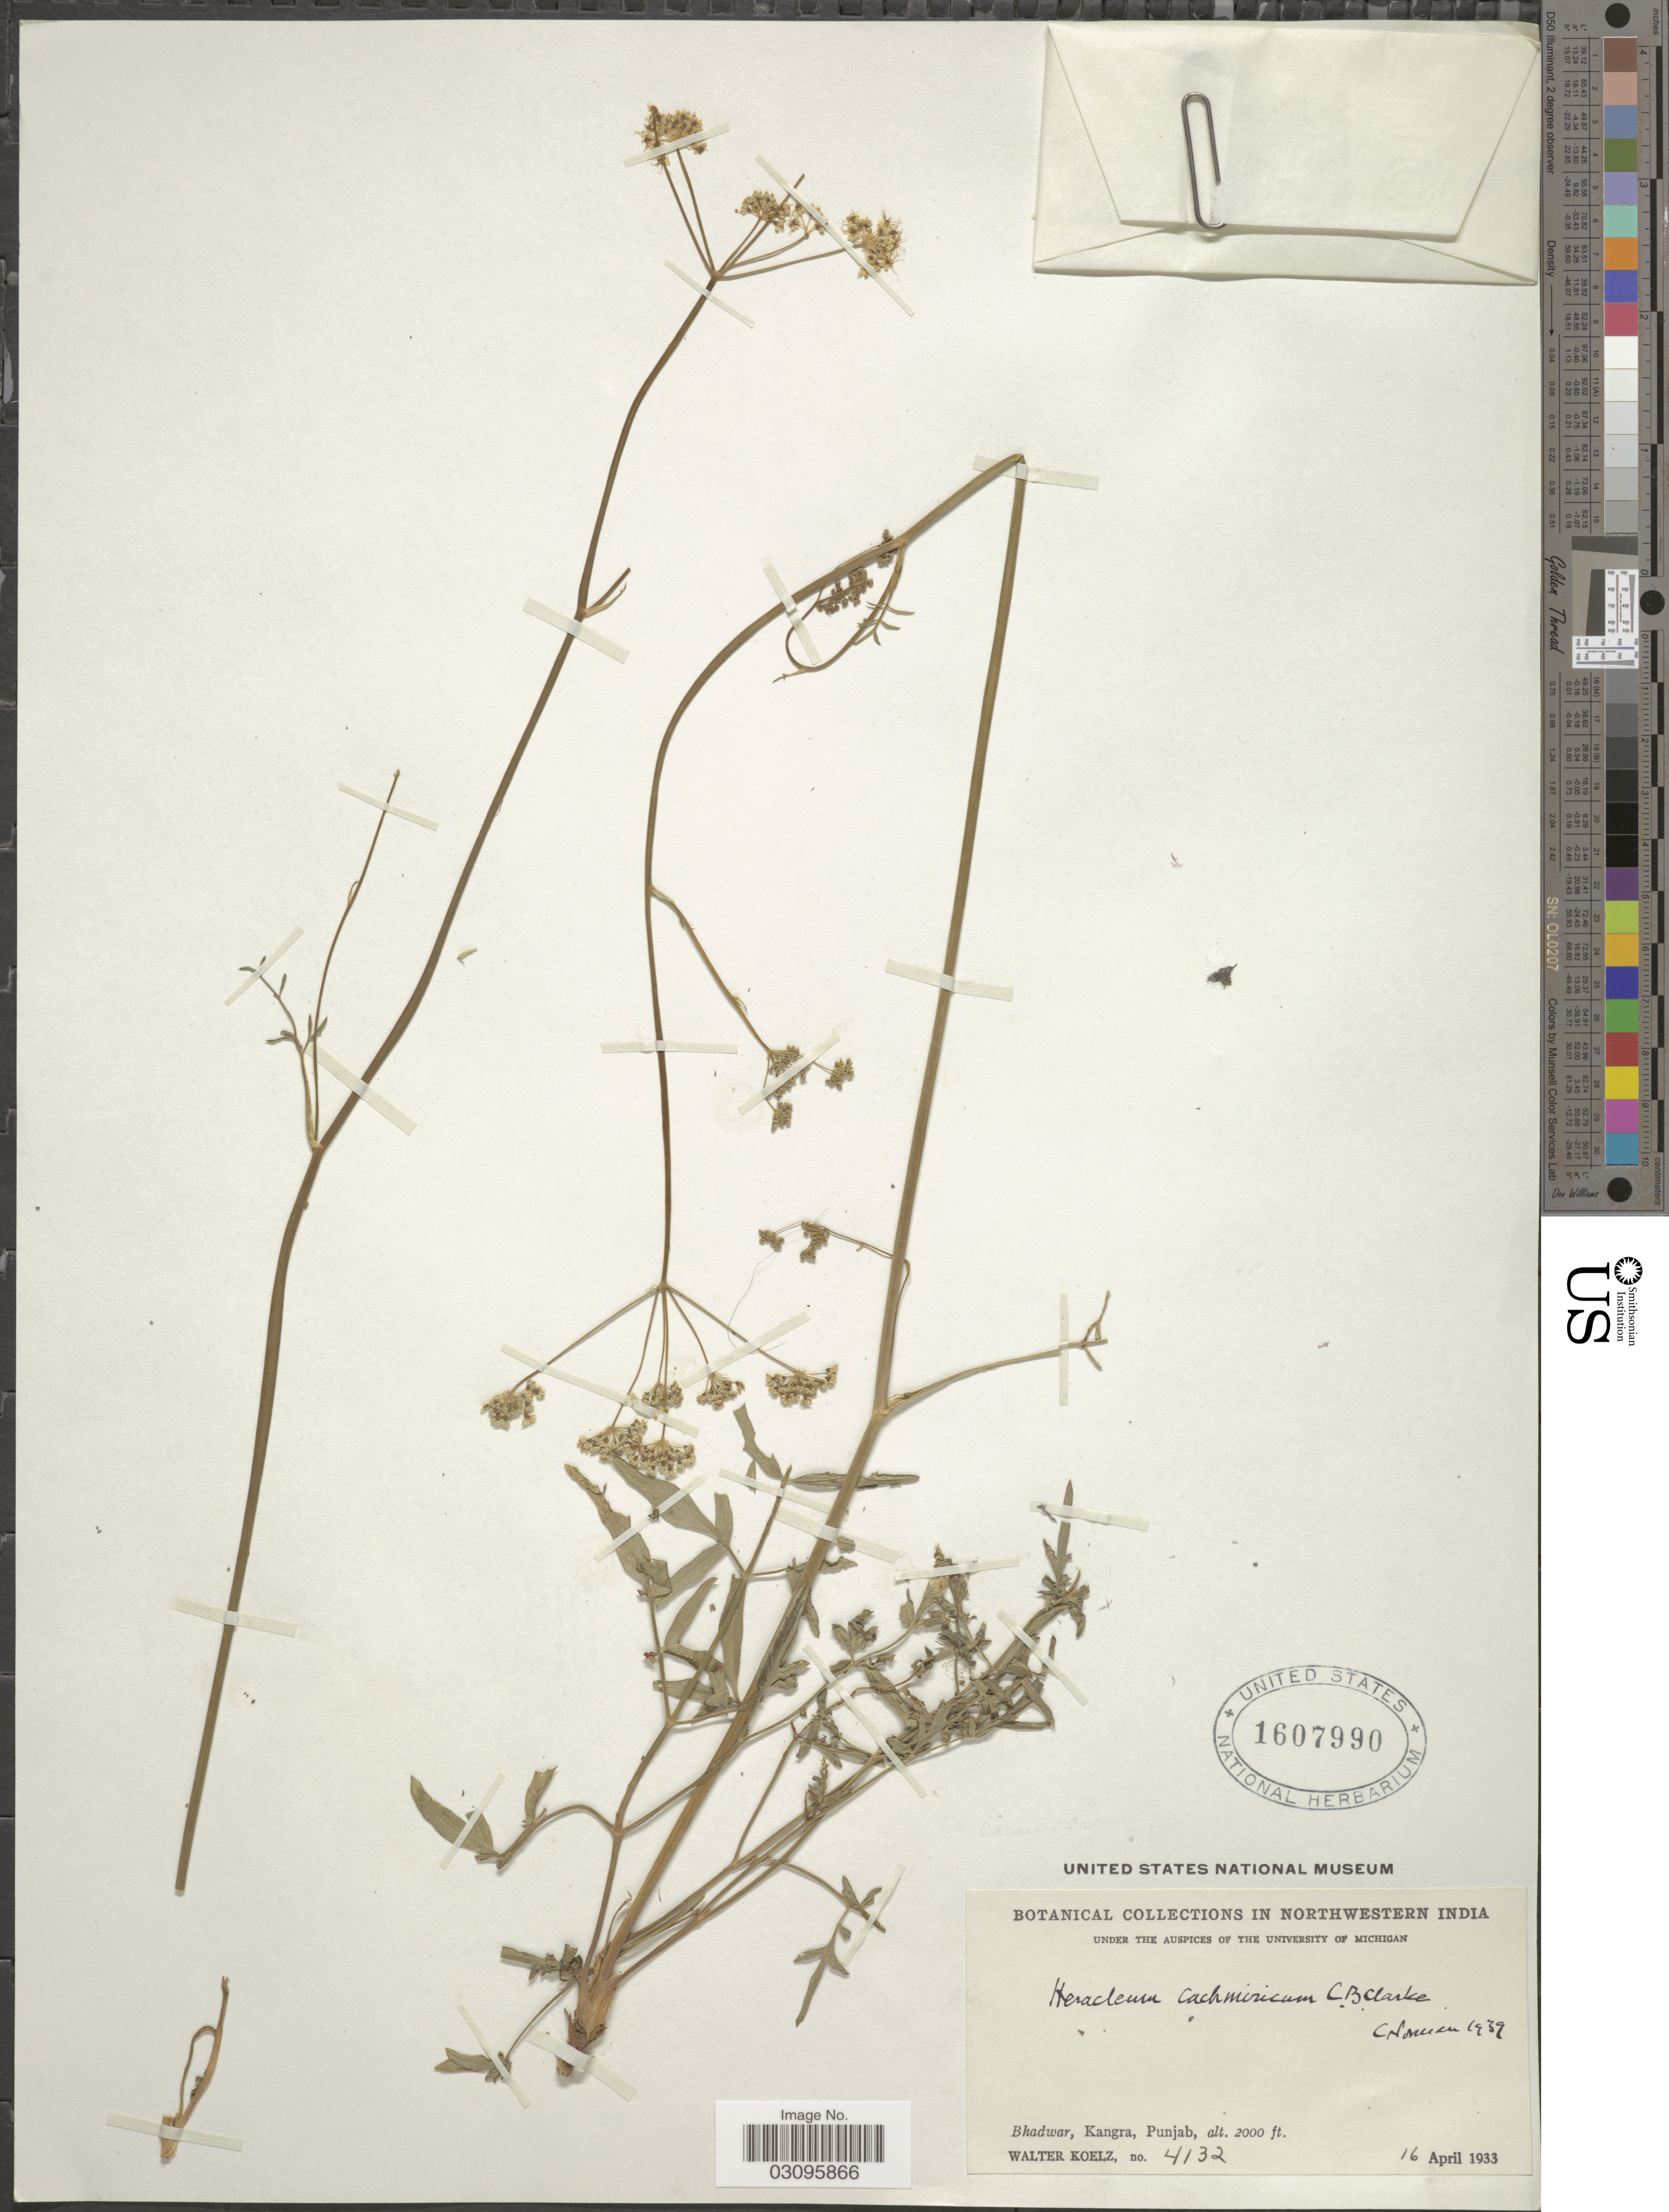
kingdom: Plantae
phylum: Tracheophyta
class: Magnoliopsida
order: Apiales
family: Apiaceae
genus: Heracleum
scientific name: Heracleum cachemiricum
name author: C.B. Clarke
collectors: W. N. Koelz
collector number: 4132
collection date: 1933-04-16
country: India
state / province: Punjab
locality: Northwestern India. Bhadwar, Kangra.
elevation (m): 610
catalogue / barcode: US 1607990